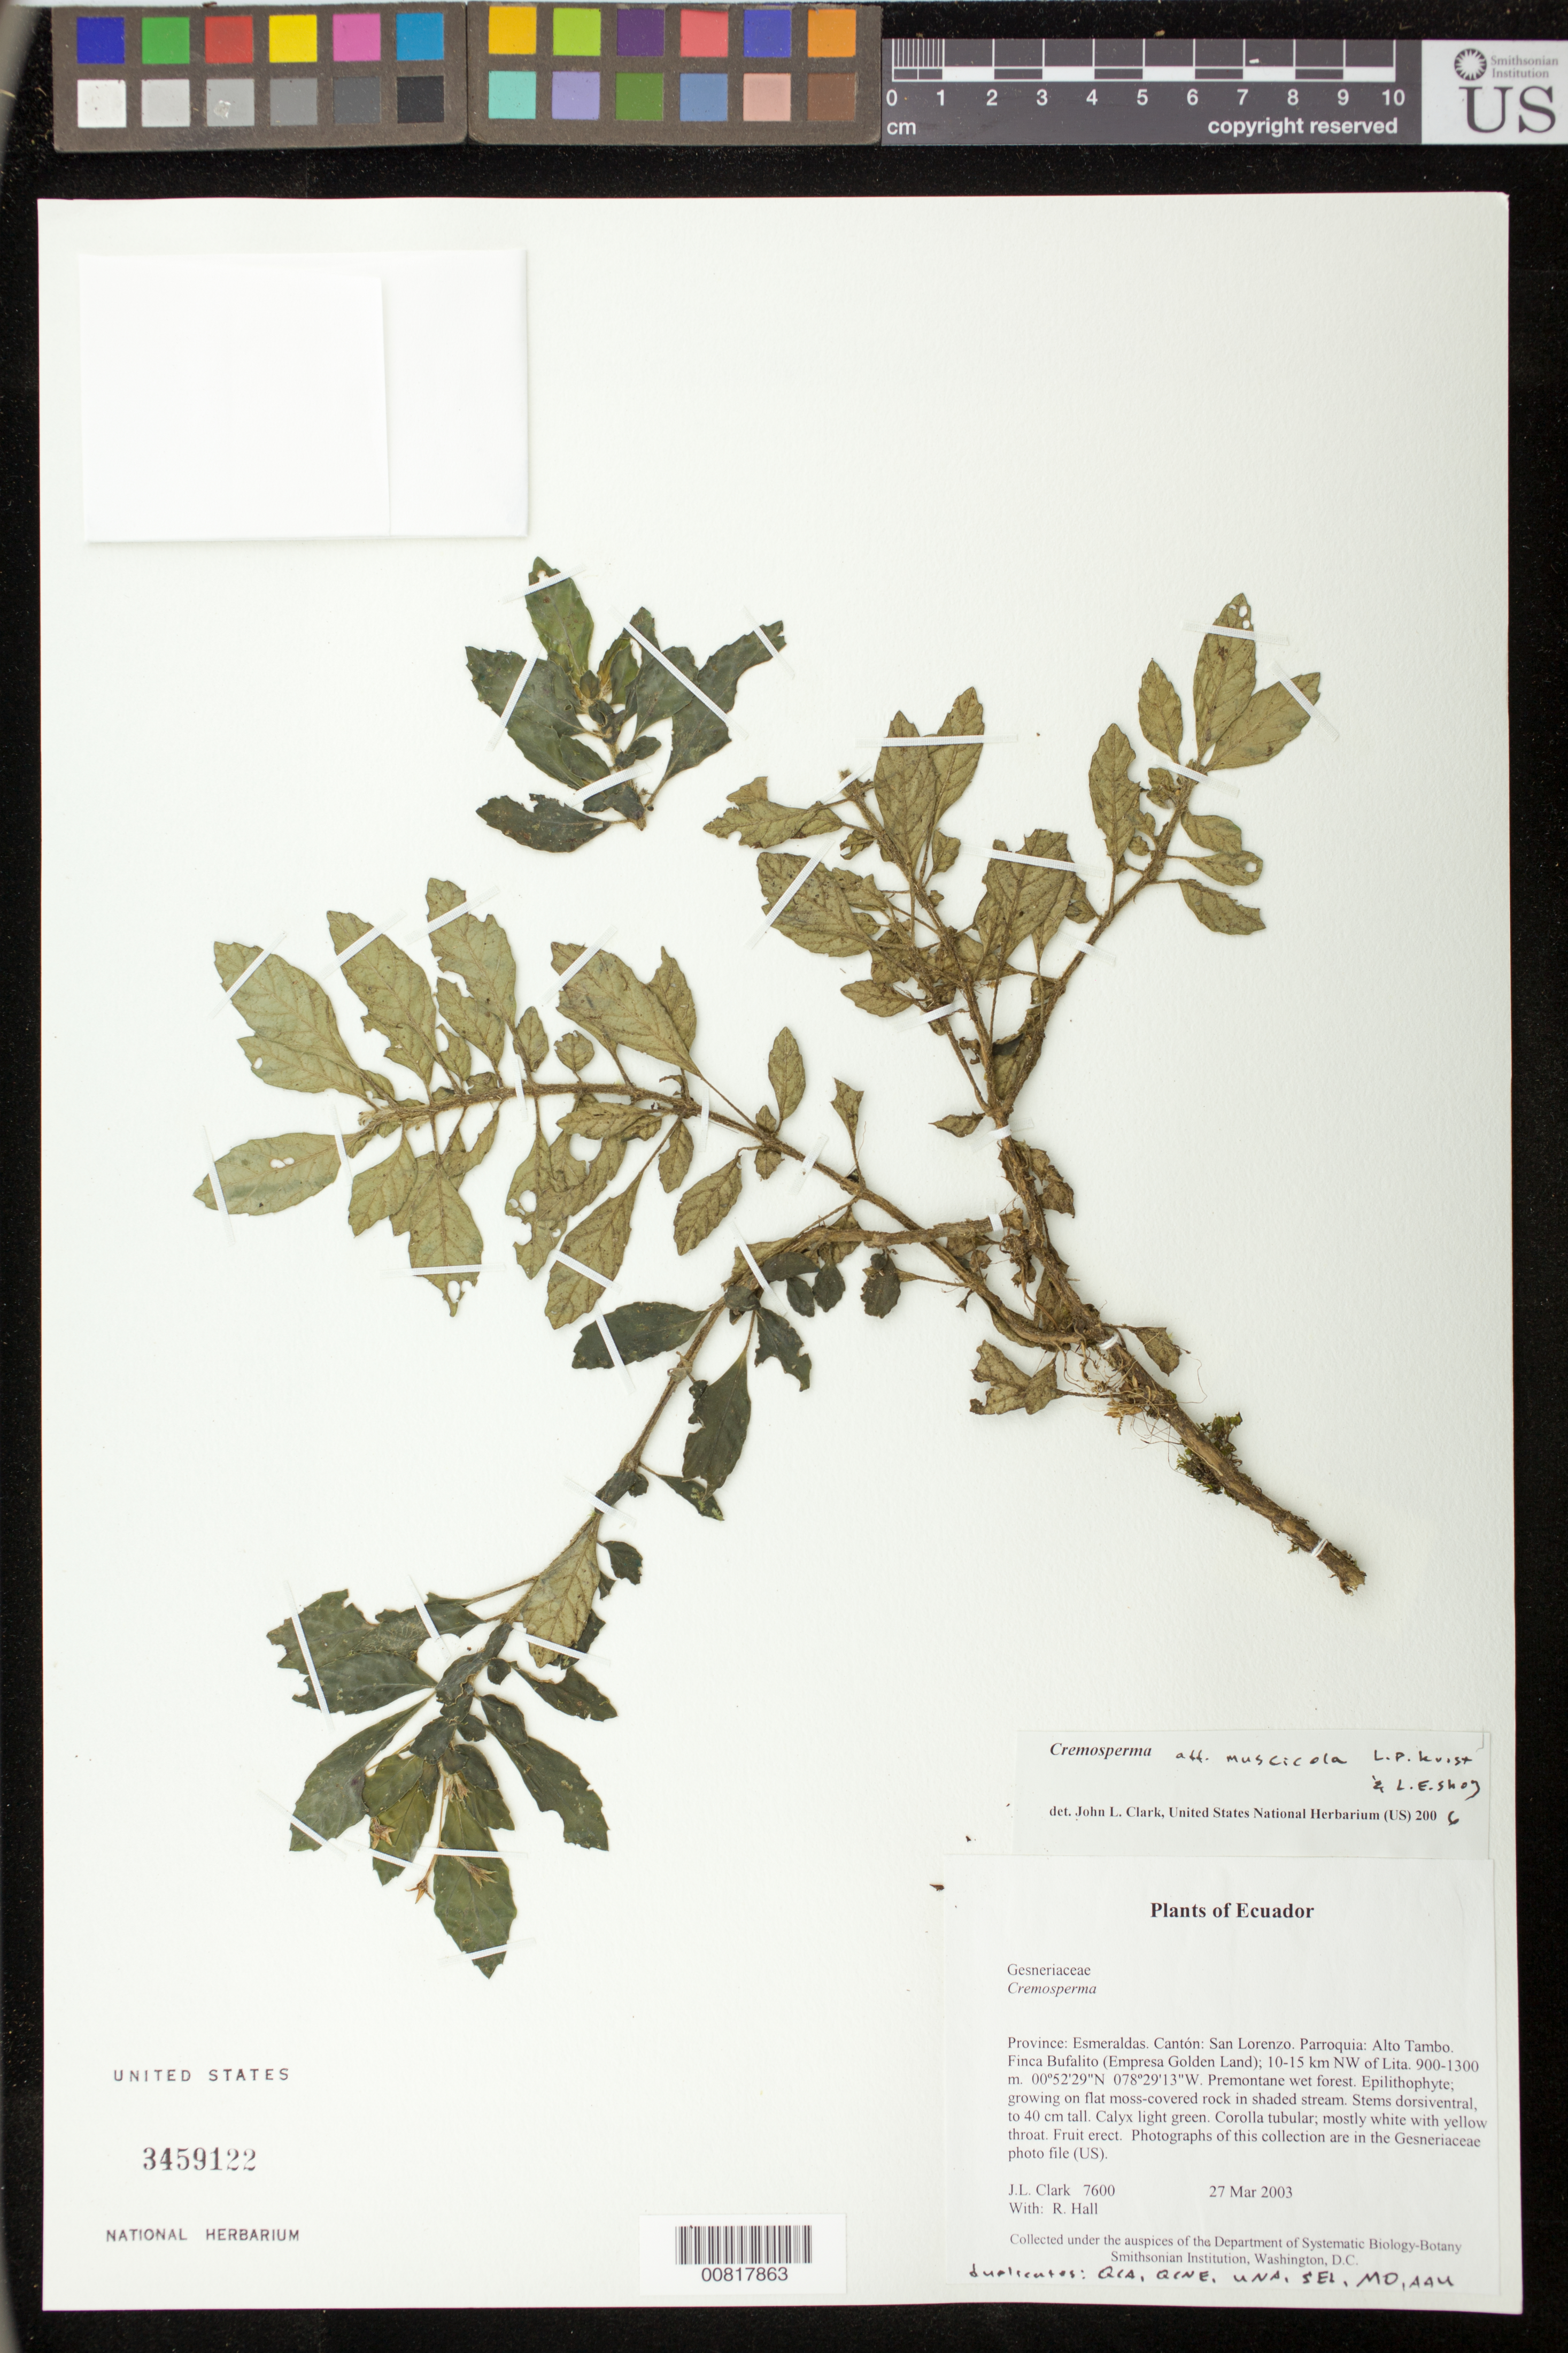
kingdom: Plantae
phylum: Tracheophyta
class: Magnoliopsida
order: Lamiales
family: Gesneriaceae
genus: Cremosperma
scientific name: Cremosperma muscicola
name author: L.P. Kvist & L.E. Skog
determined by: Clark, J. L., (SEL), The Marie Selby Botanical Garden (UNITED STATES)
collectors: J. L. Clark & R. Hall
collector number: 7600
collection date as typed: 27 Mar 2003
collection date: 2003-03-27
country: Ecuador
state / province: Esmeraldas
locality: San Lorenzo. Parroquia: Alto Tambo. Finca Bufalito (Empresa Golden Land); 10-15 km NW of Lita.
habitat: Premontane wet forest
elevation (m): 900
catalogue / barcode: US 3459122